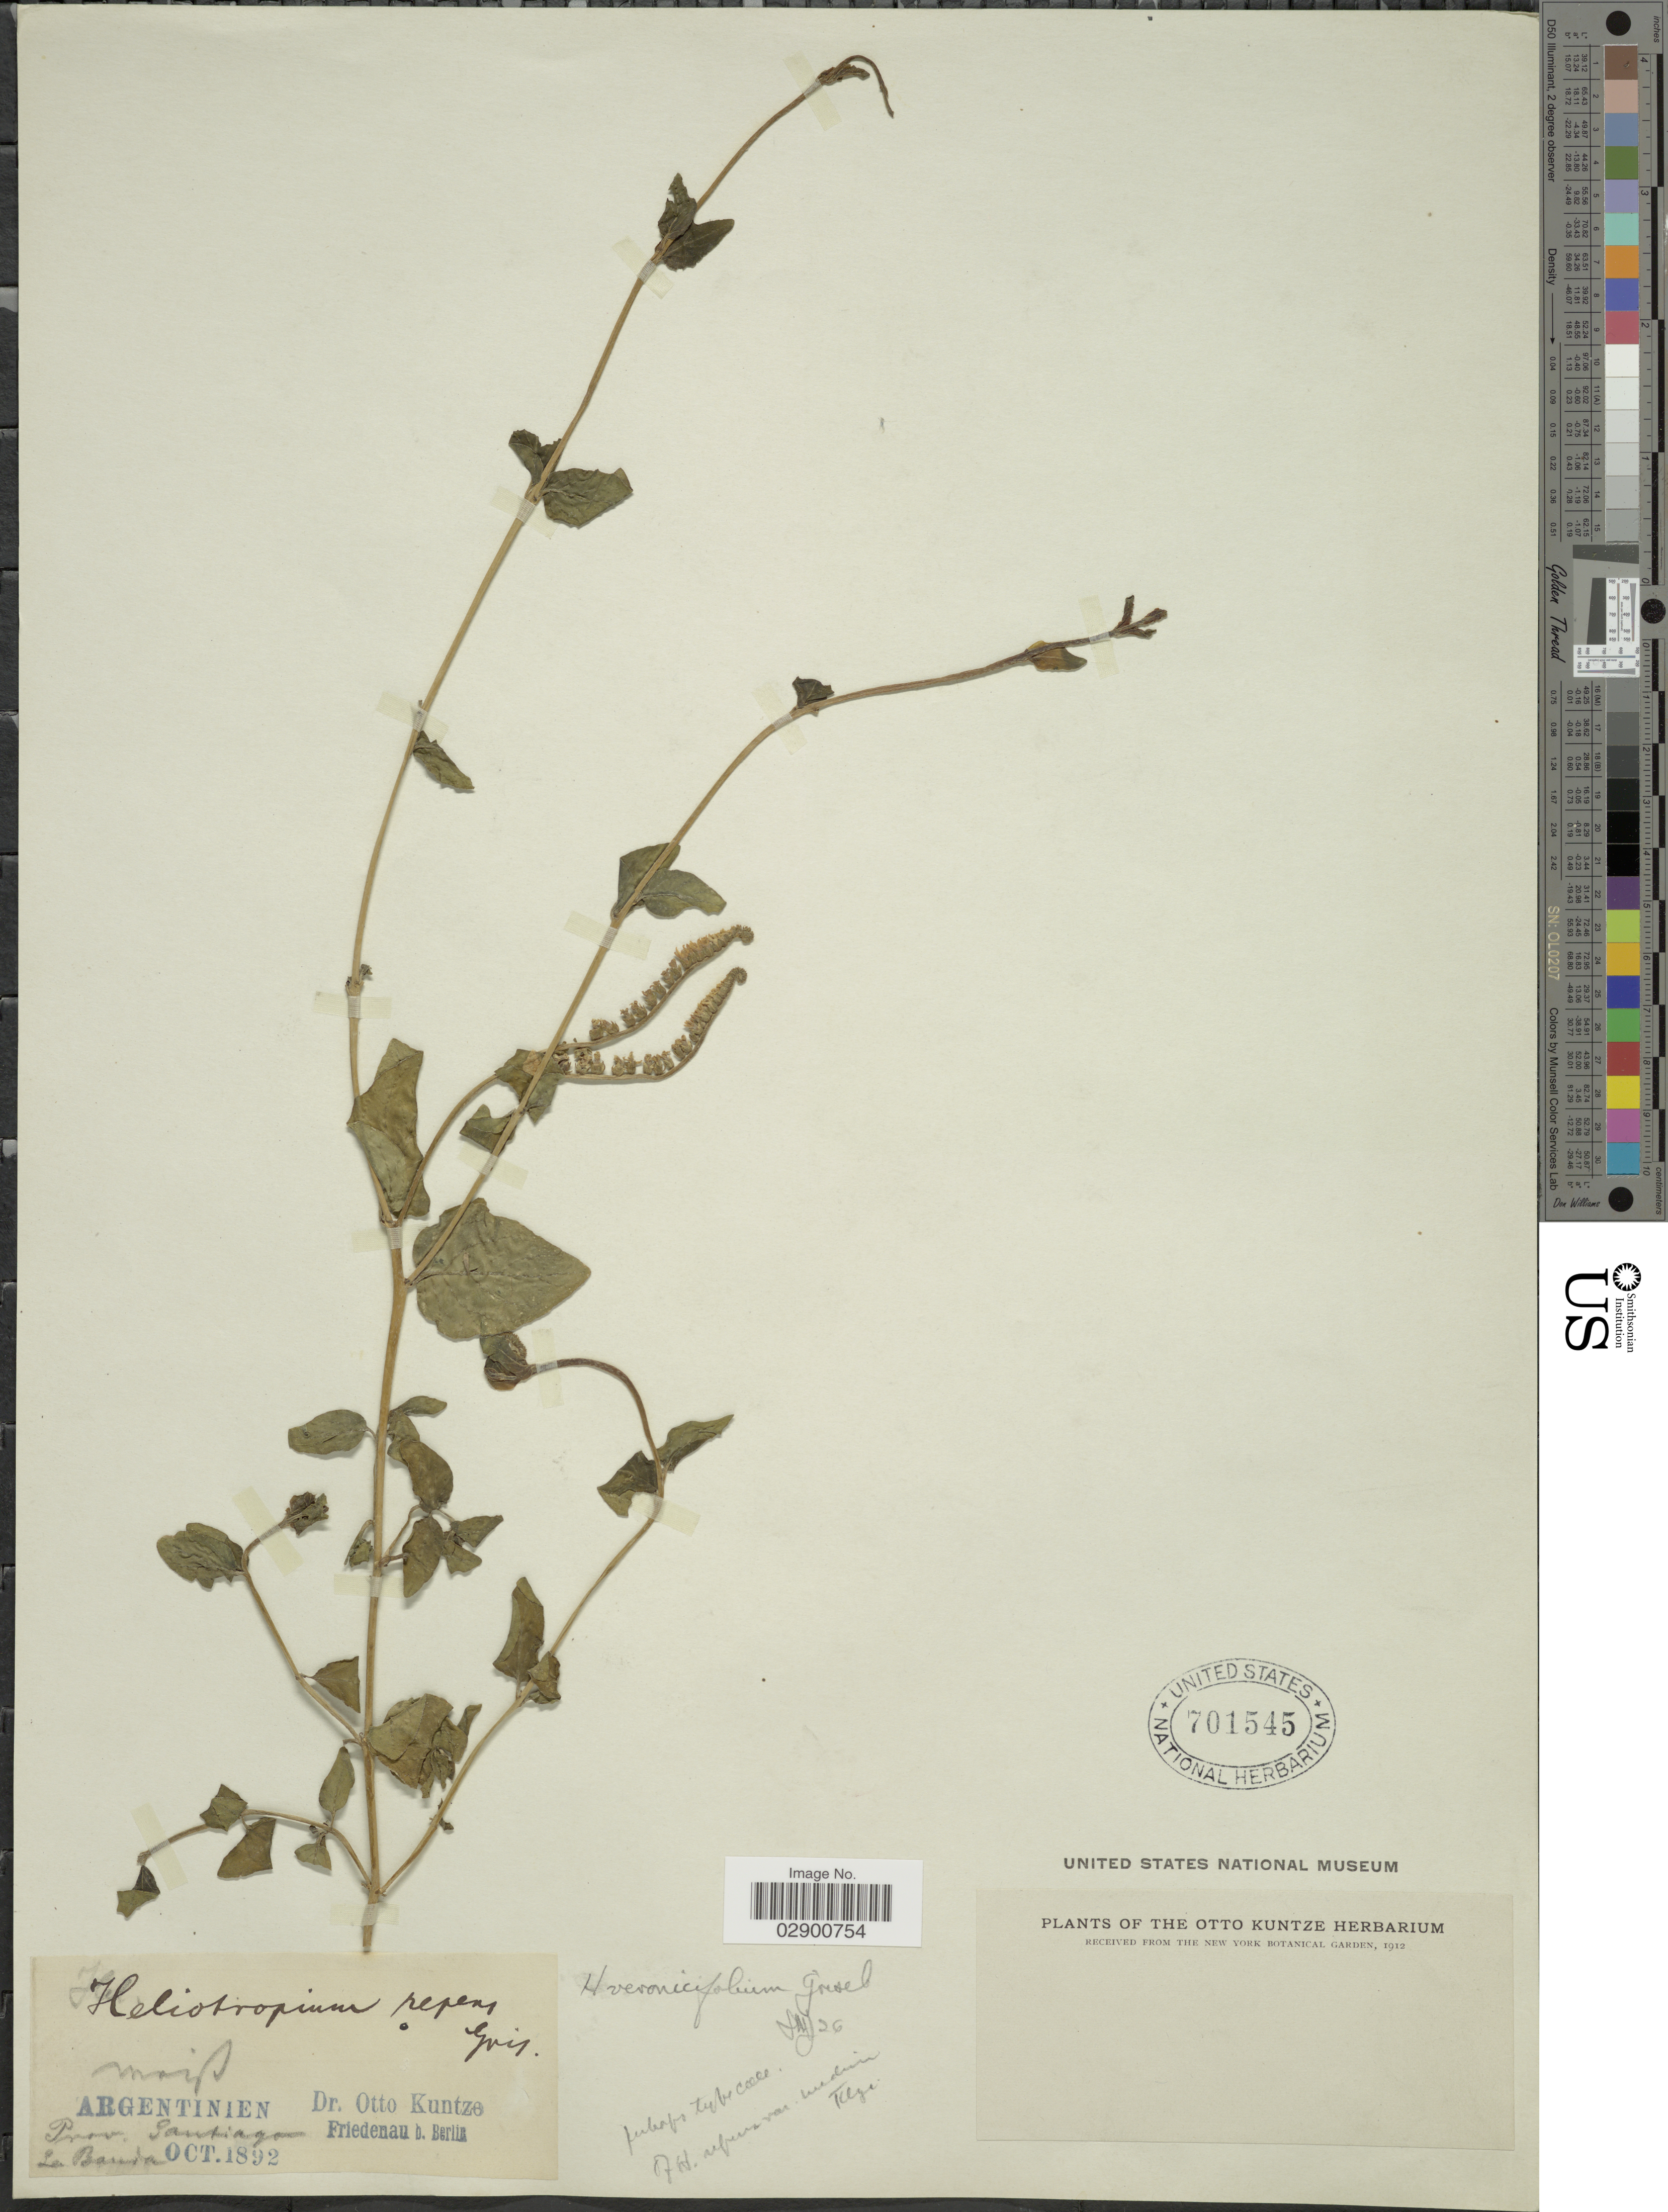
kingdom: Plantae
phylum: Tracheophyta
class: Magnoliopsida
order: Boraginales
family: Heliotropiaceae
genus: Heliotropium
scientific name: Heliotropium veronicifolium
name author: Griseb.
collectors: C.E.O. Kuntze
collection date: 1892-10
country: Argentina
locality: Prov. Santiago, La Banda.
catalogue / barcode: US 701545